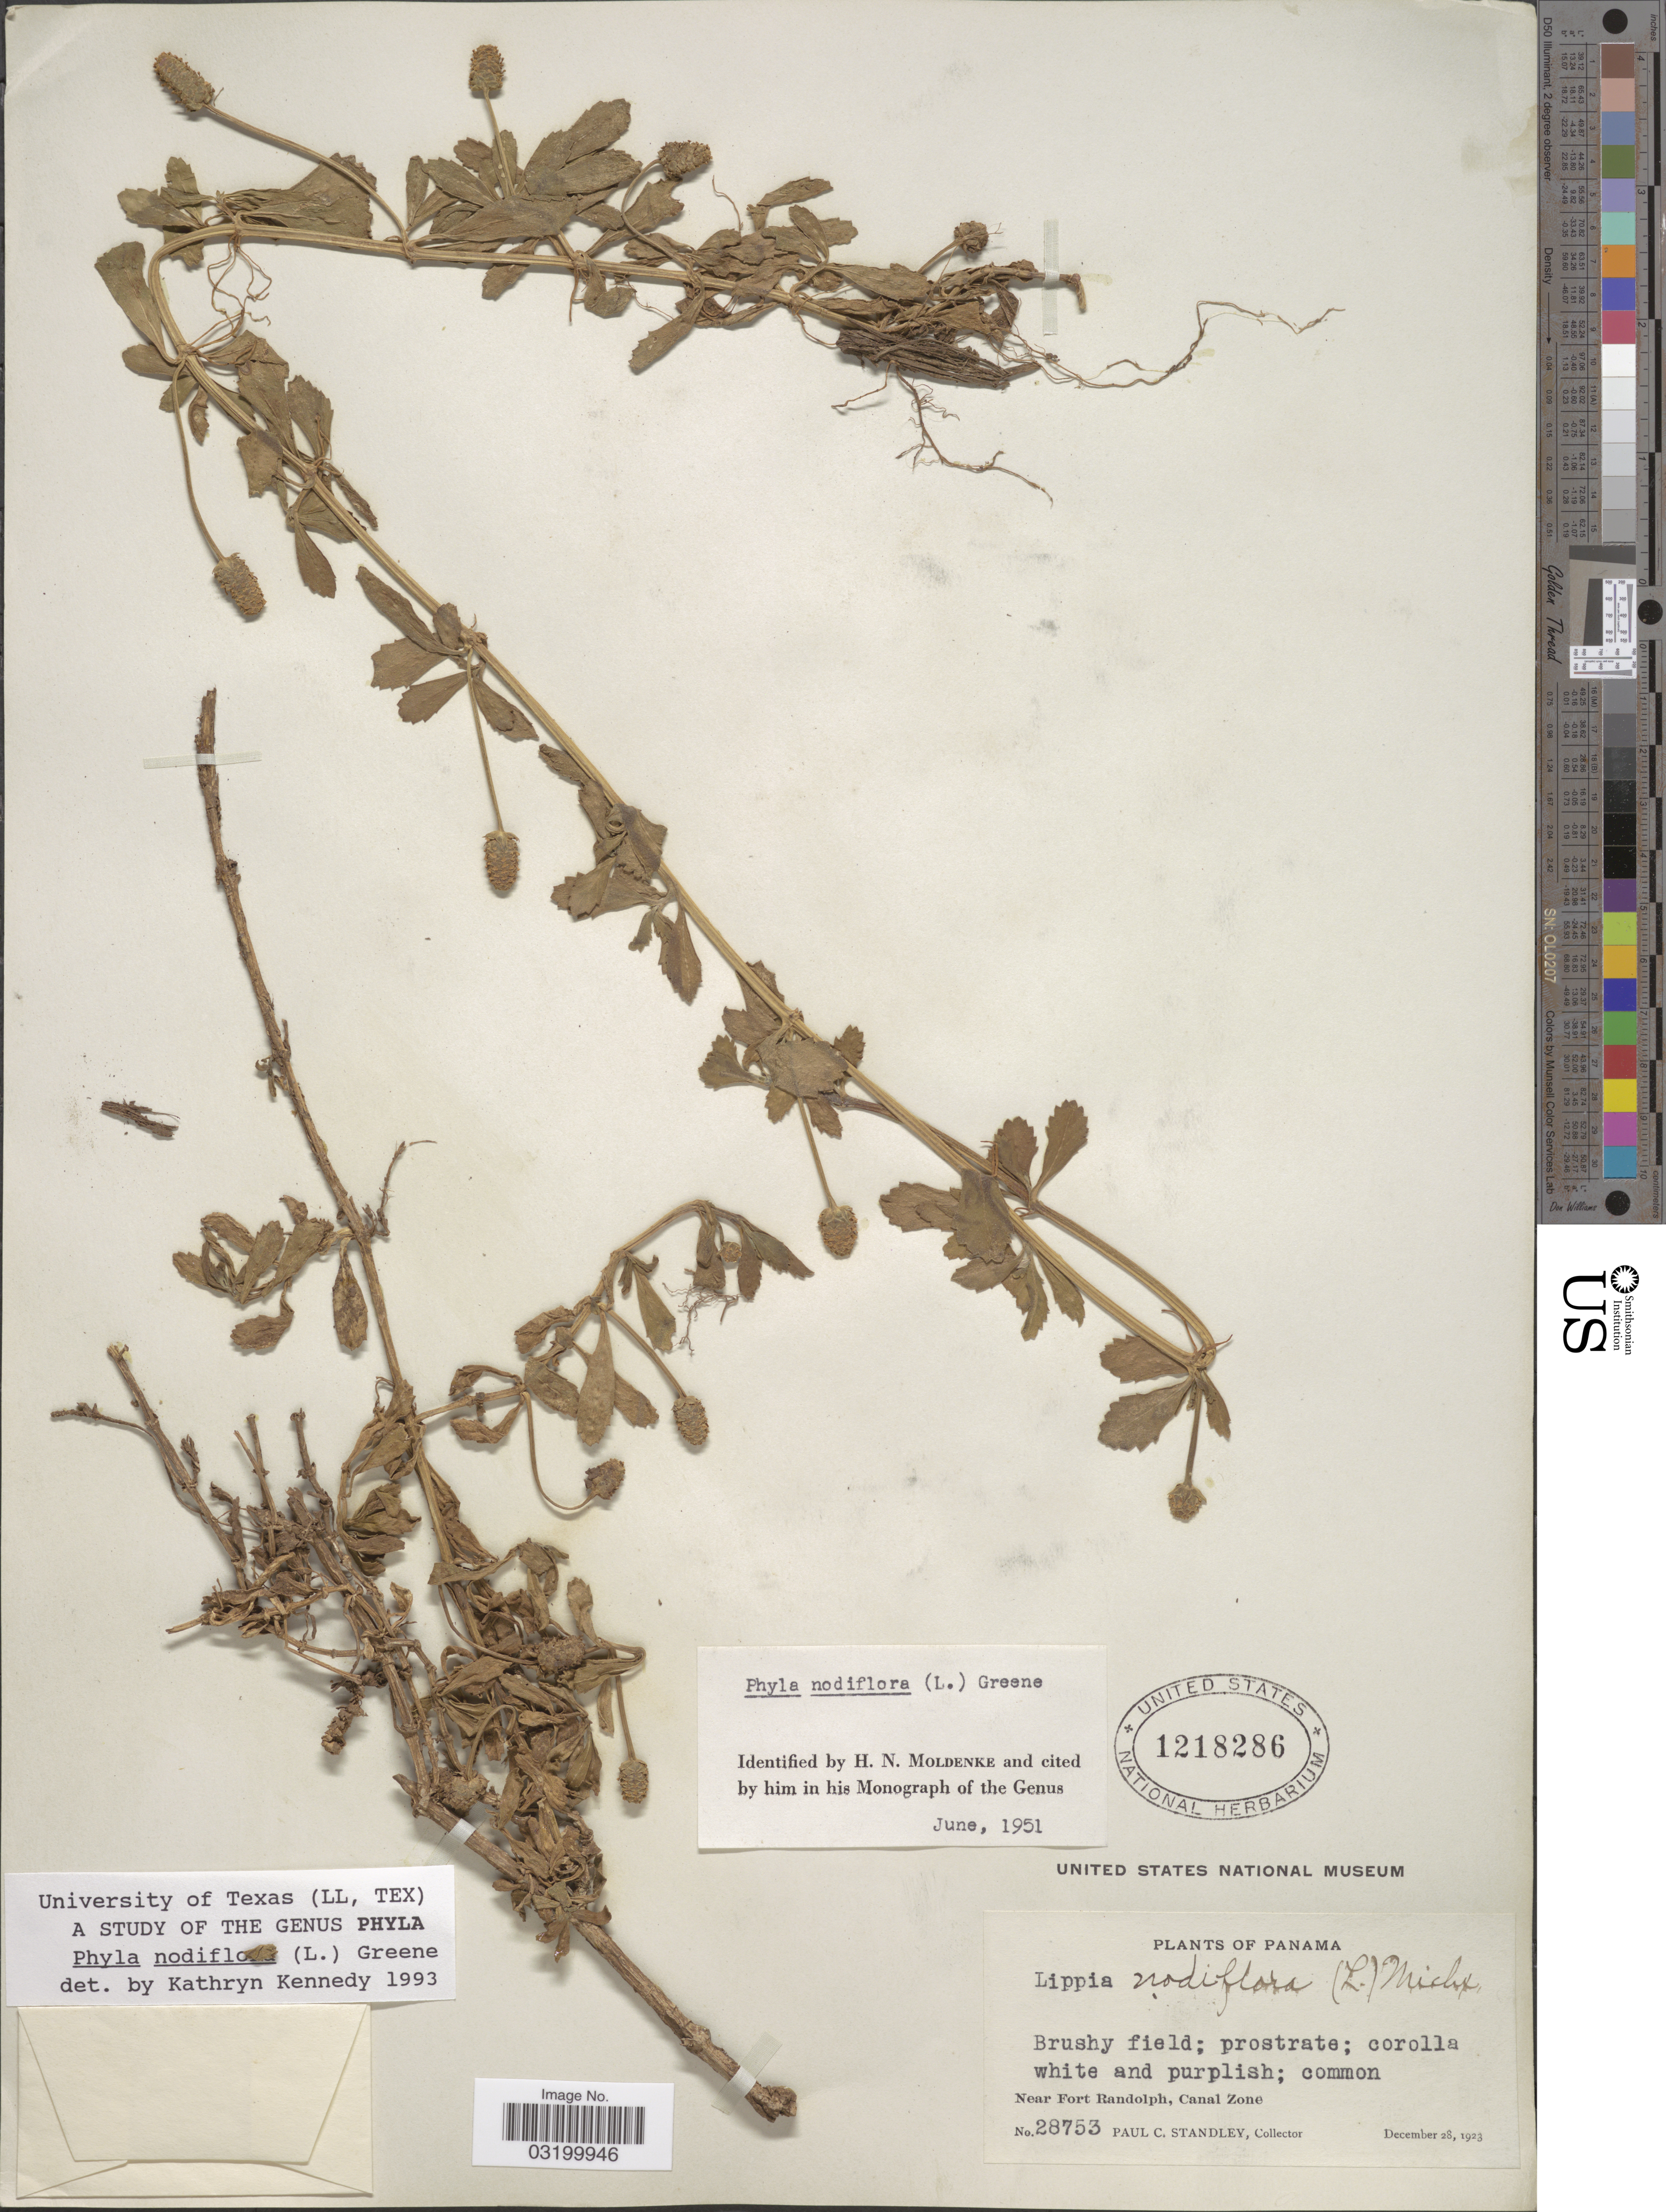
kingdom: Plantae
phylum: Tracheophyta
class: Magnoliopsida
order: Lamiales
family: Verbenaceae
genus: Phyla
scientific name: Phyla nodiflora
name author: (L.) Greene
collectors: P. C. Standley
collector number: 28753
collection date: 1923-12-28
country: Panama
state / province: Colón / Panamá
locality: Near Fort Randolph, Canal Zone.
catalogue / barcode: US 1218286